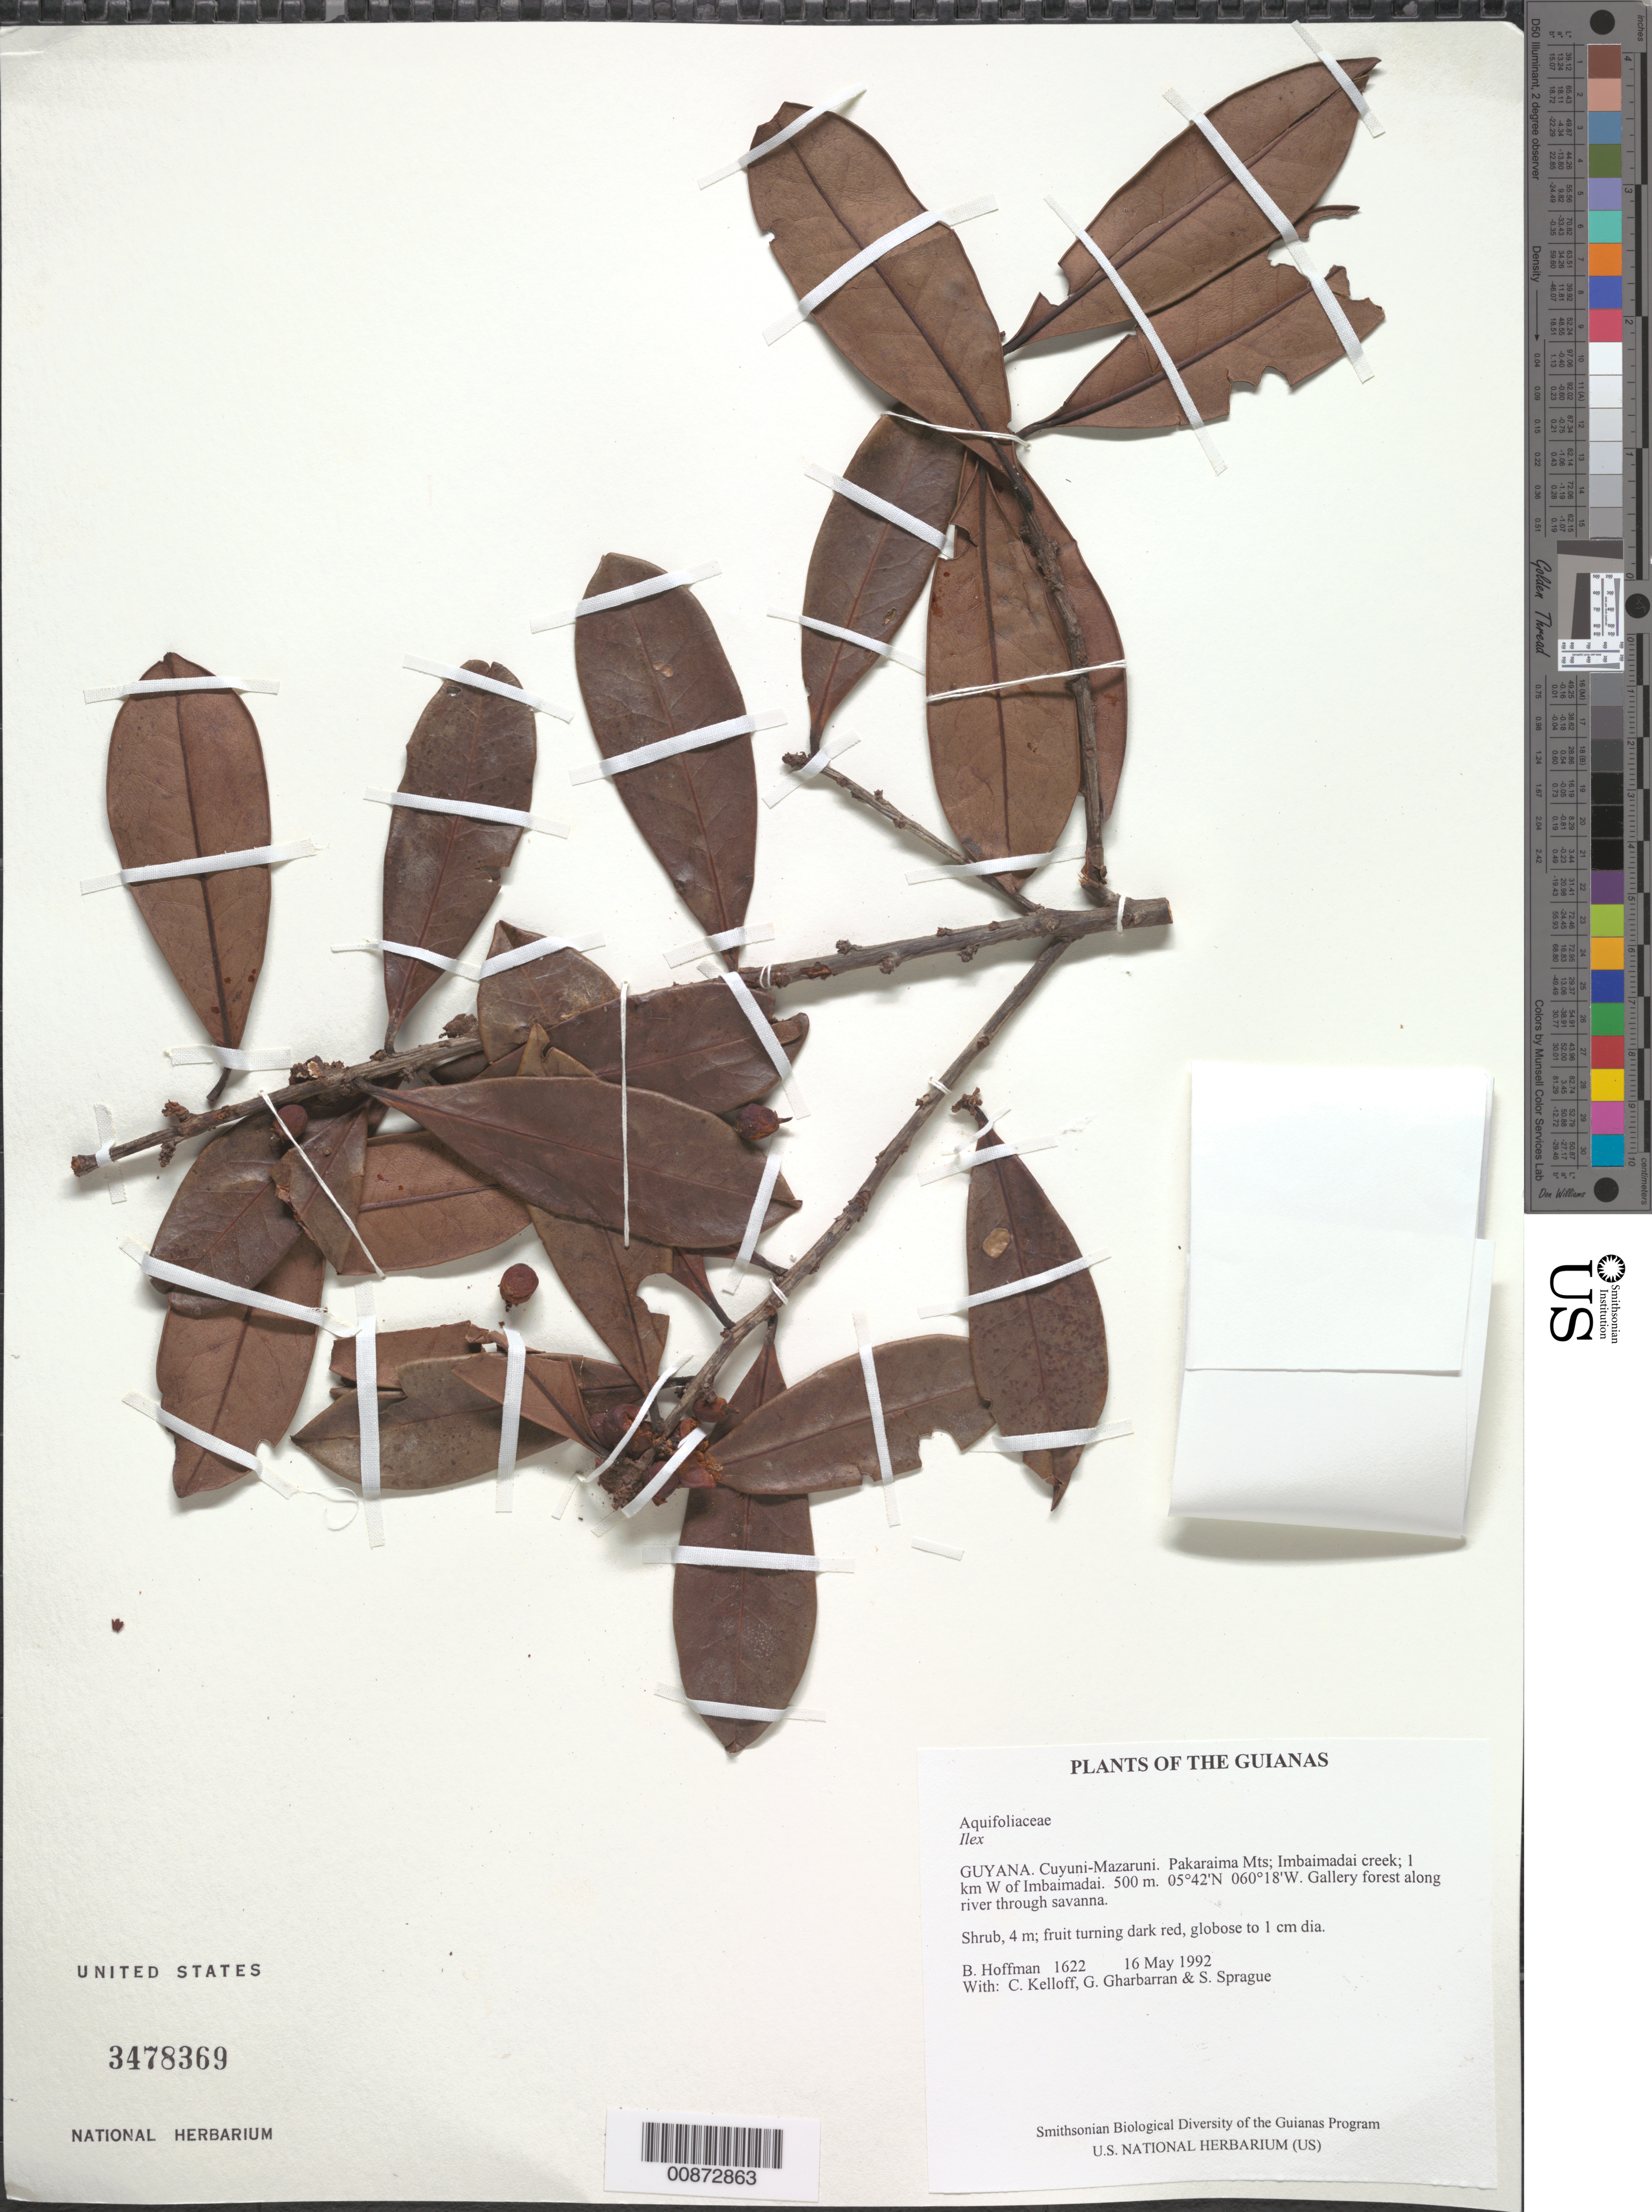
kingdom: Plantae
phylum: Tracheophyta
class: Magnoliopsida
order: Aquifoliales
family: Aquifoliaceae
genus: Ilex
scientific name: Ilex fanshawei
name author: Edwin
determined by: Barriera, Gabrielle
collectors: B. Hoffman, C. L. Kelloff, G. Gharbarran & S. Sprague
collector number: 1622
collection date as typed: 16 May 1992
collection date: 1992-05-16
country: Guyana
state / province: Cuyuni-Mazaruni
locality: Pakaraima Mts; Imbaimadai Creek; 1 km W of Imbaimadai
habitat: Gallery forest along river through savanna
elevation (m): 500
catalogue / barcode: US 3478369